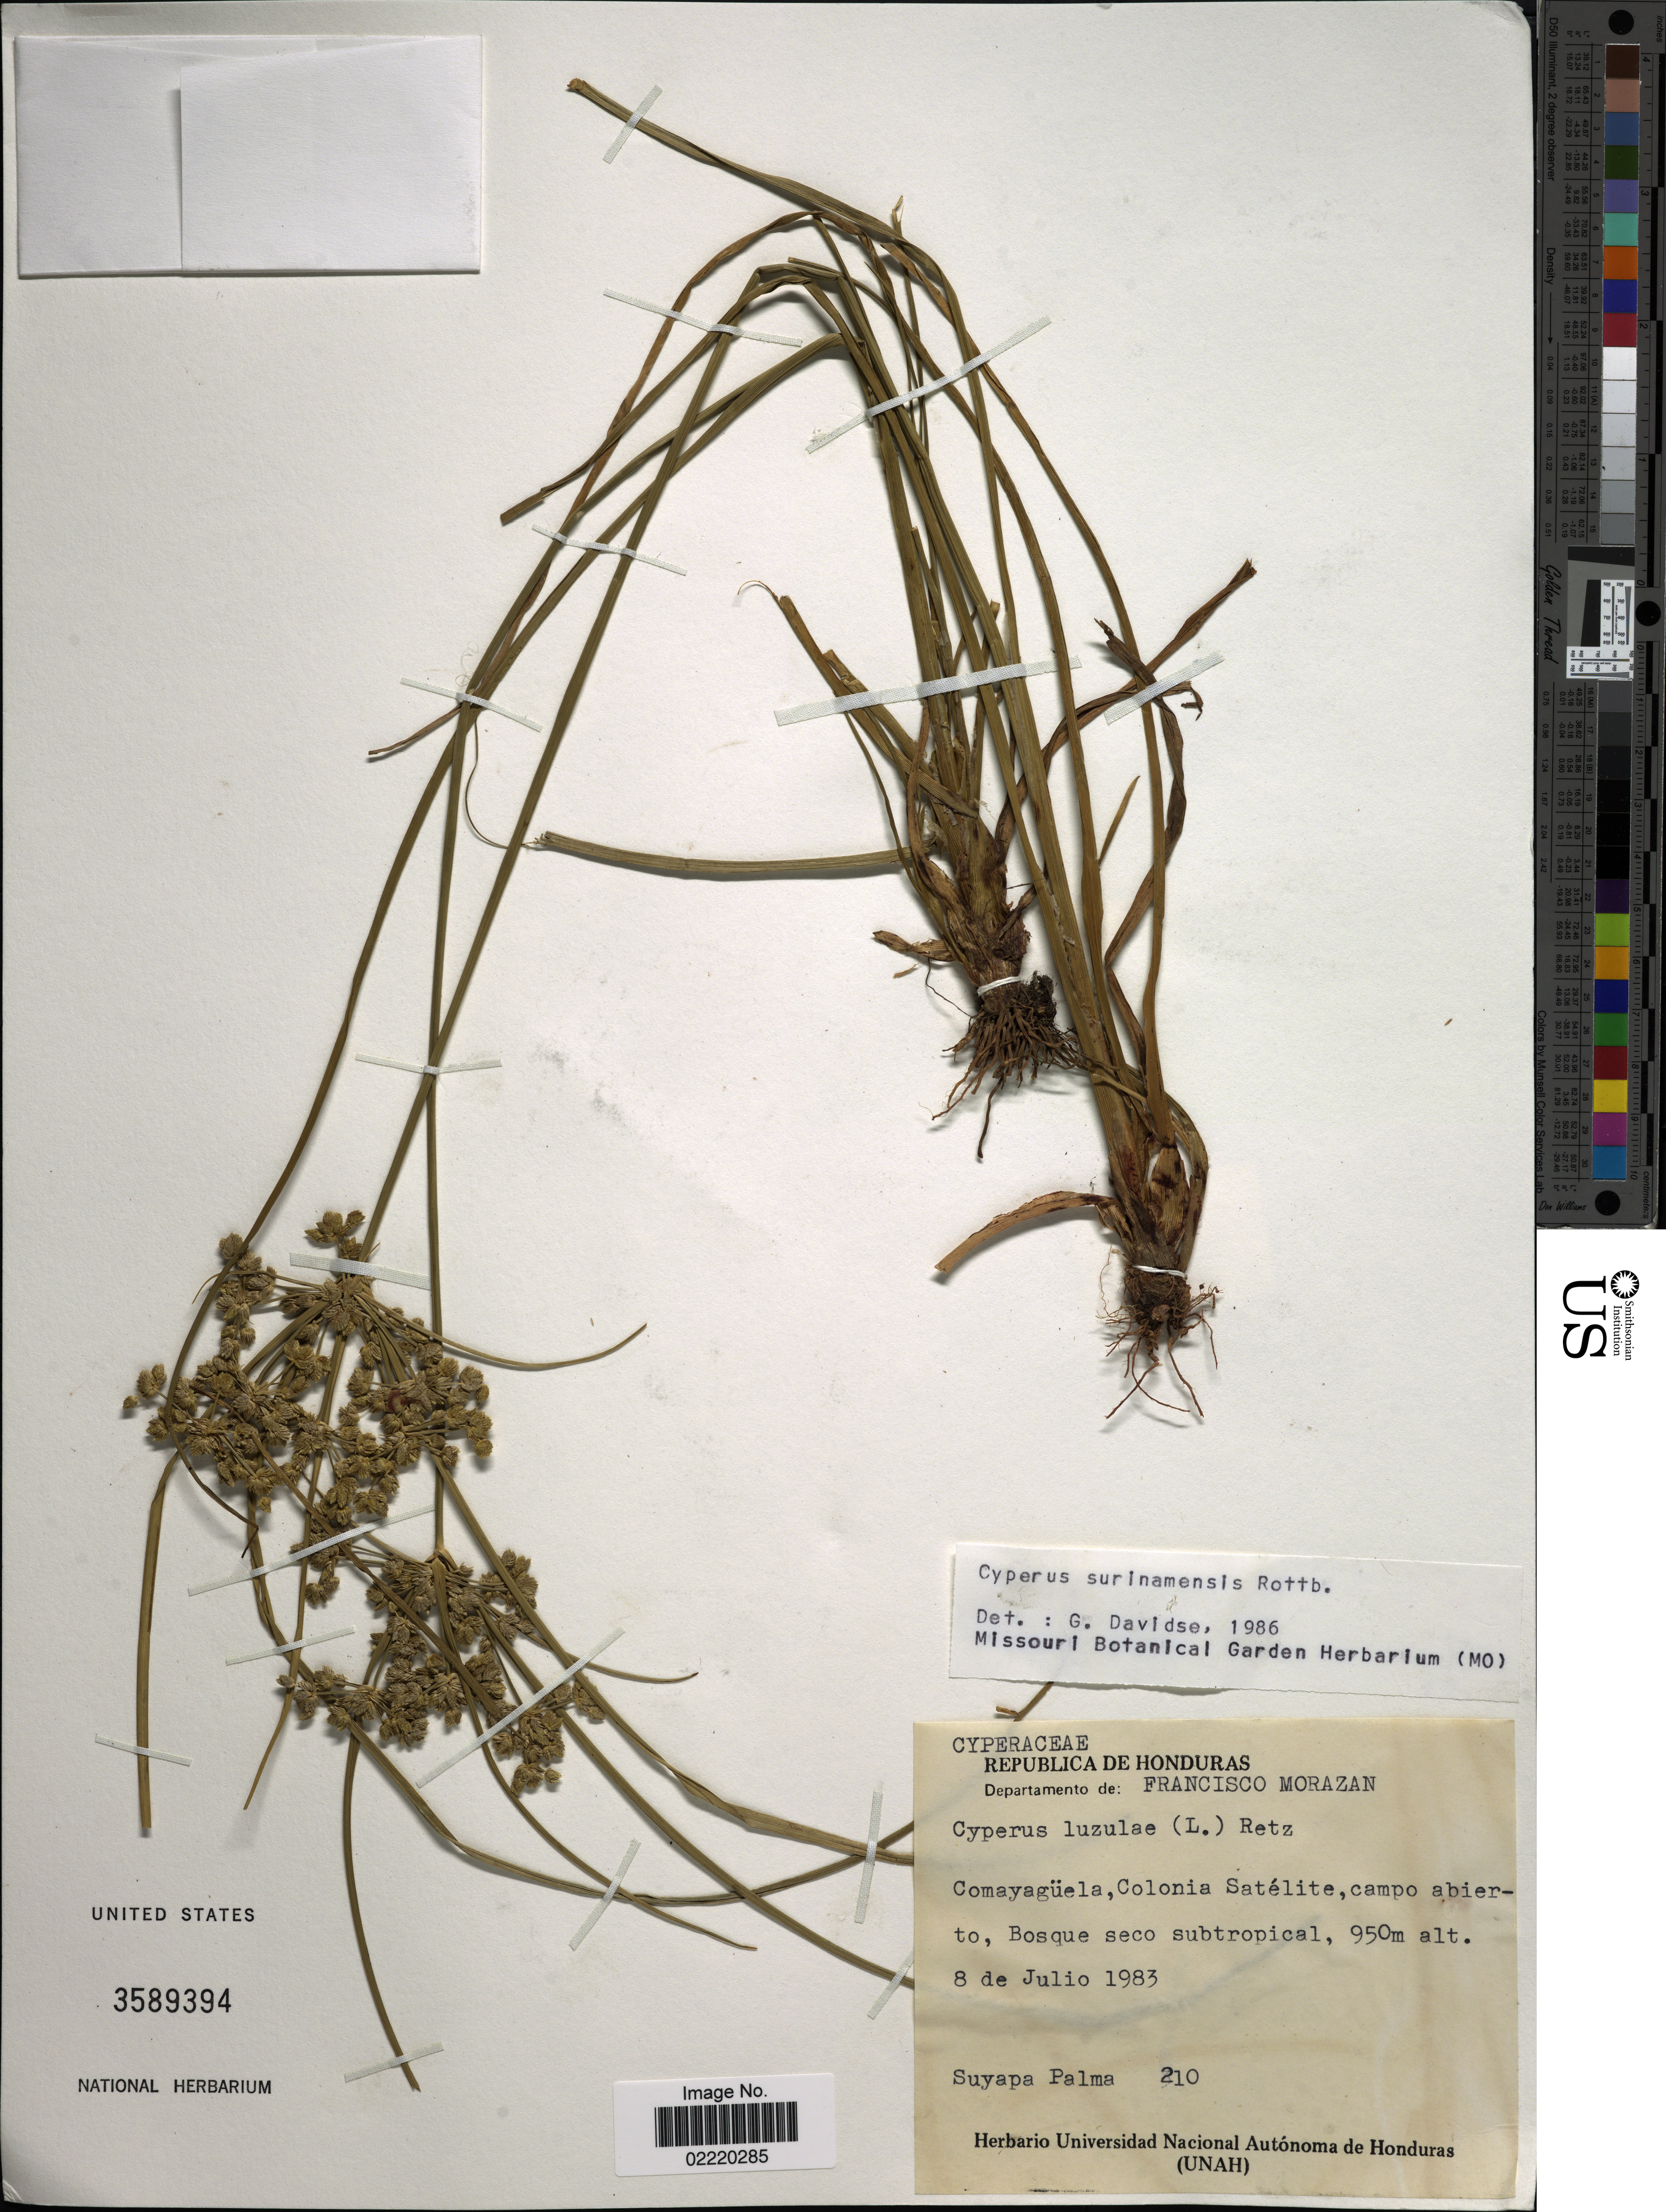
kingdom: Plantae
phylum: Tracheophyta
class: Liliopsida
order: Poales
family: Cyperaceae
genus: Cyperus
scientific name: Cyperus surinamensis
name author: Rottb.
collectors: S. Palma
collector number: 210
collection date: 1983-07-08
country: Honduras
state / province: Fco. Morazán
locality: Comayaguela, Colonia Satelite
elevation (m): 950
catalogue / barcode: US 3589394